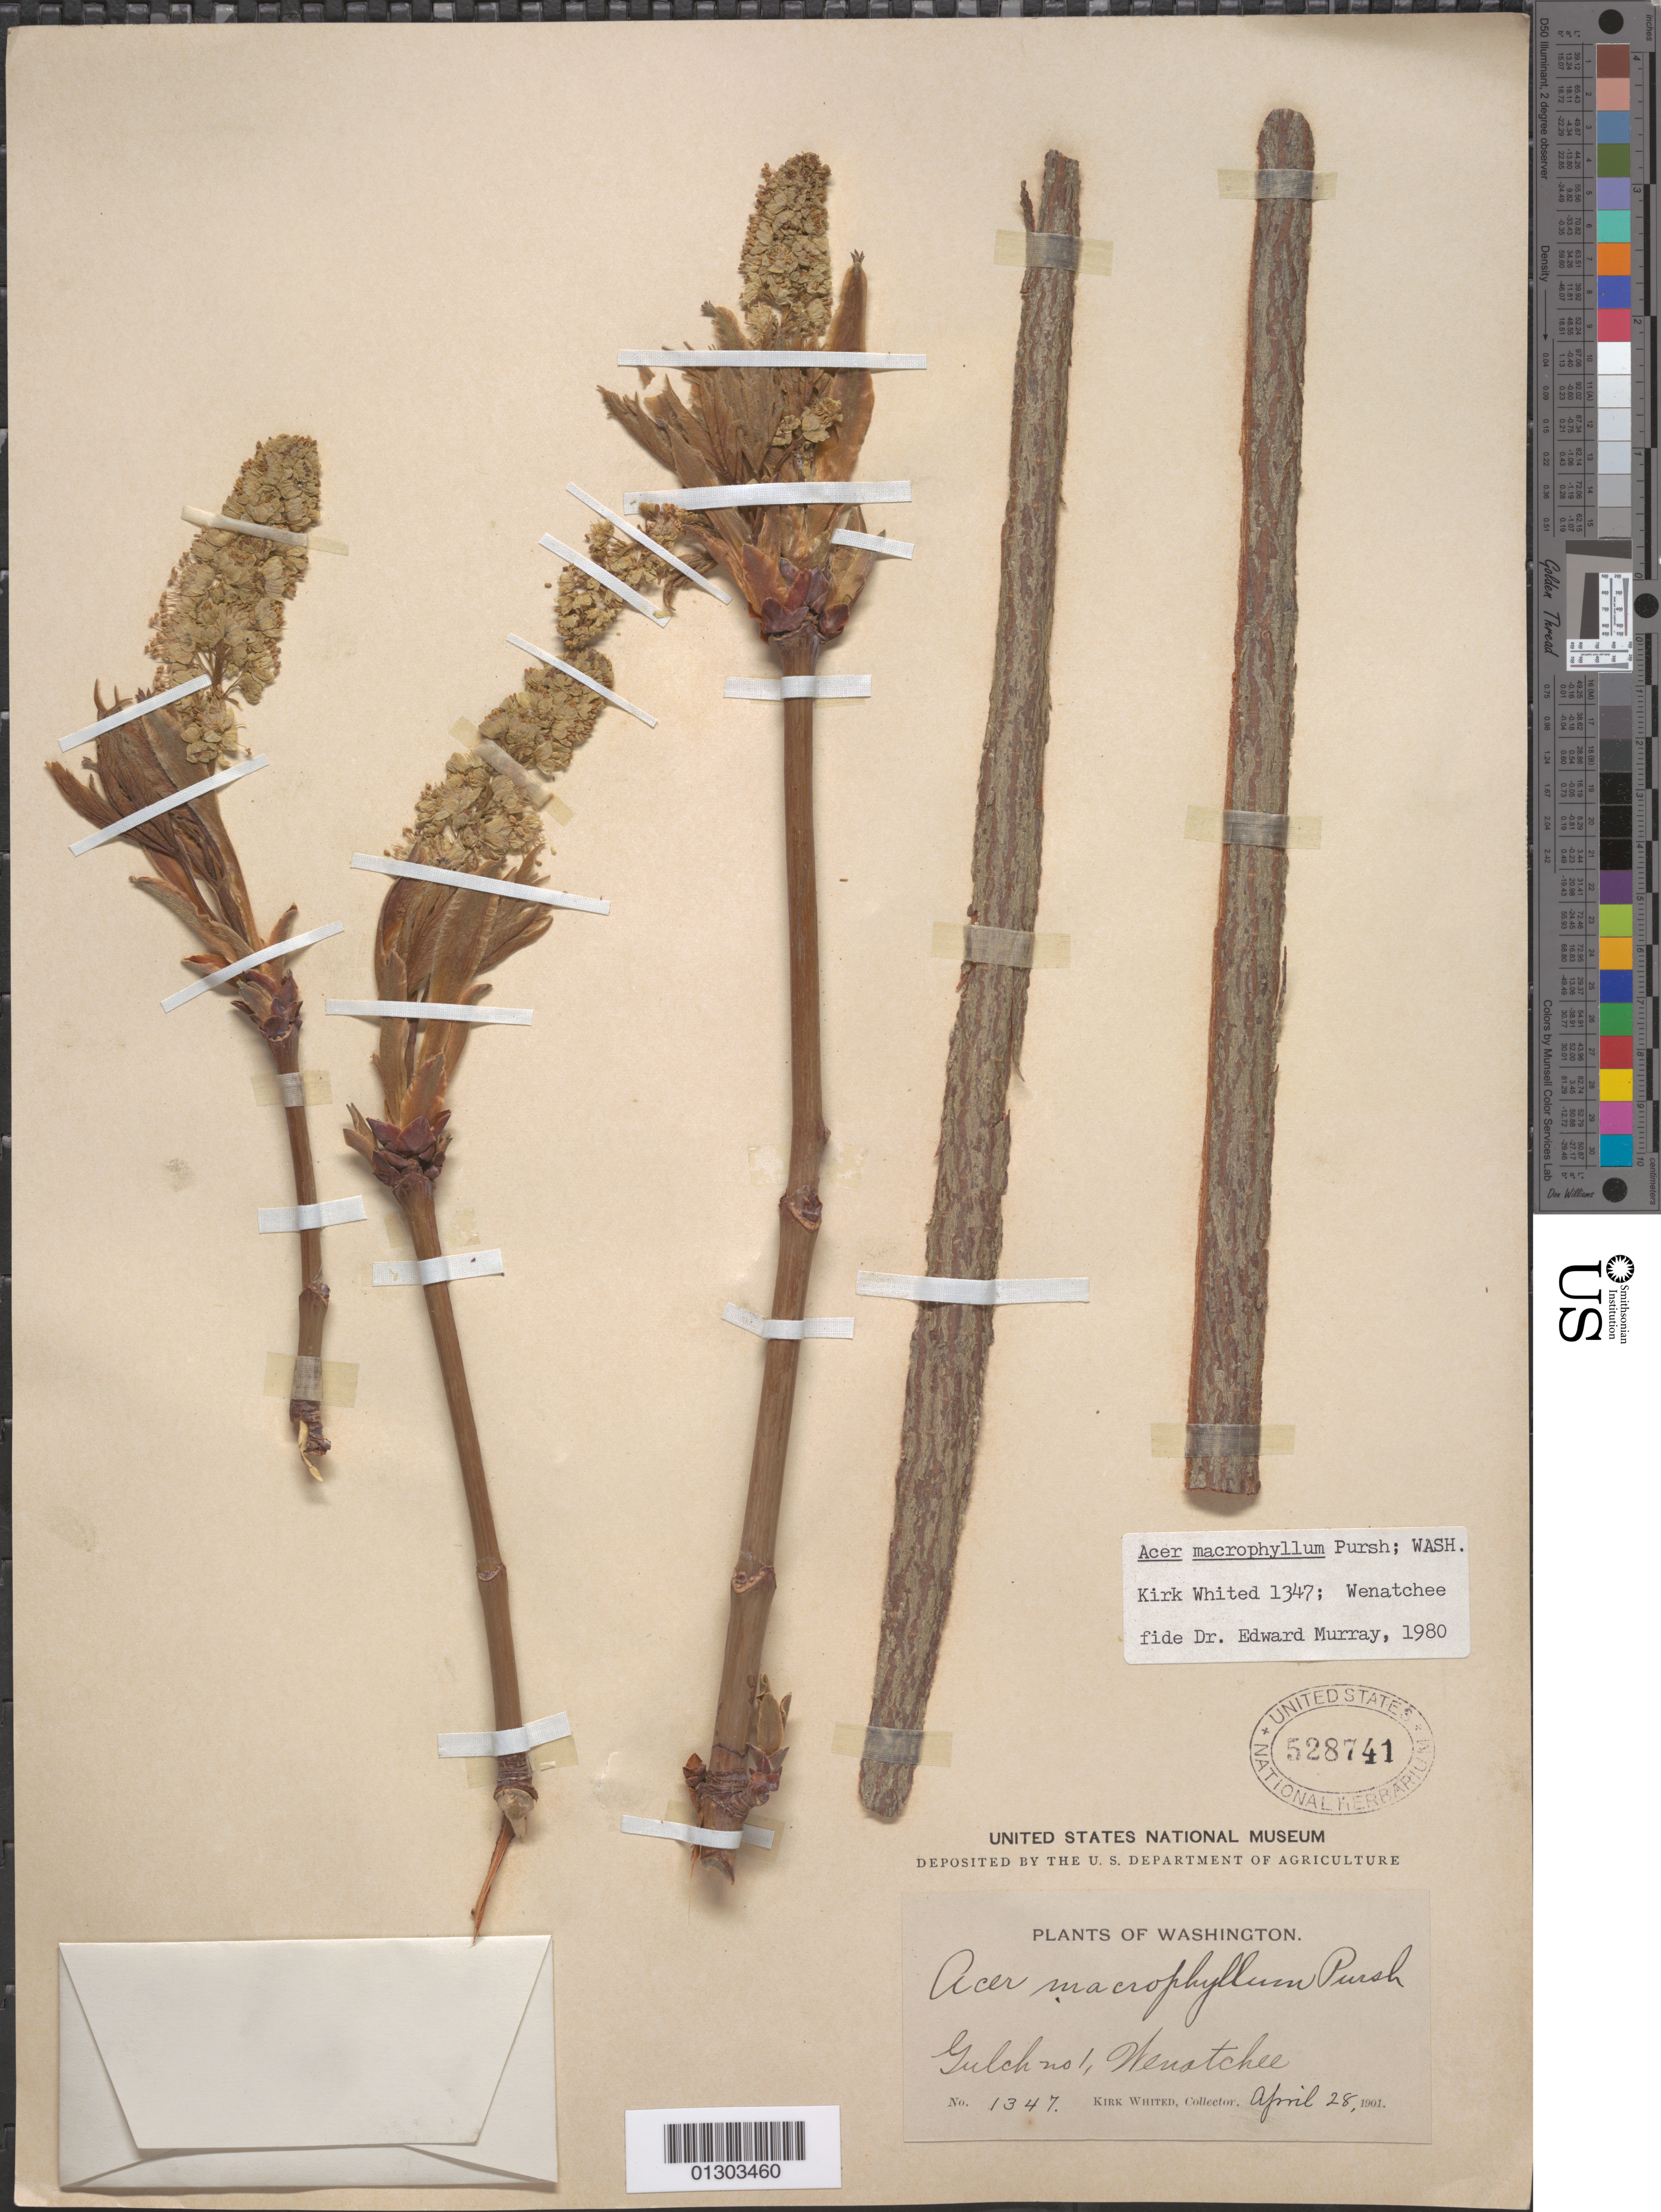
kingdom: Plantae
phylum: Tracheophyta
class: Magnoliopsida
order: Sapindales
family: Sapindaceae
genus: Acer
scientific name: Acer macrophyllum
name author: Pursh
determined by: Murray, Edward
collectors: K. Whited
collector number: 1347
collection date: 1901-04-28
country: United States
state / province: Washington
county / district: Chelan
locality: Wenatchee, Gulch no. 1.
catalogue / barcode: US 528741